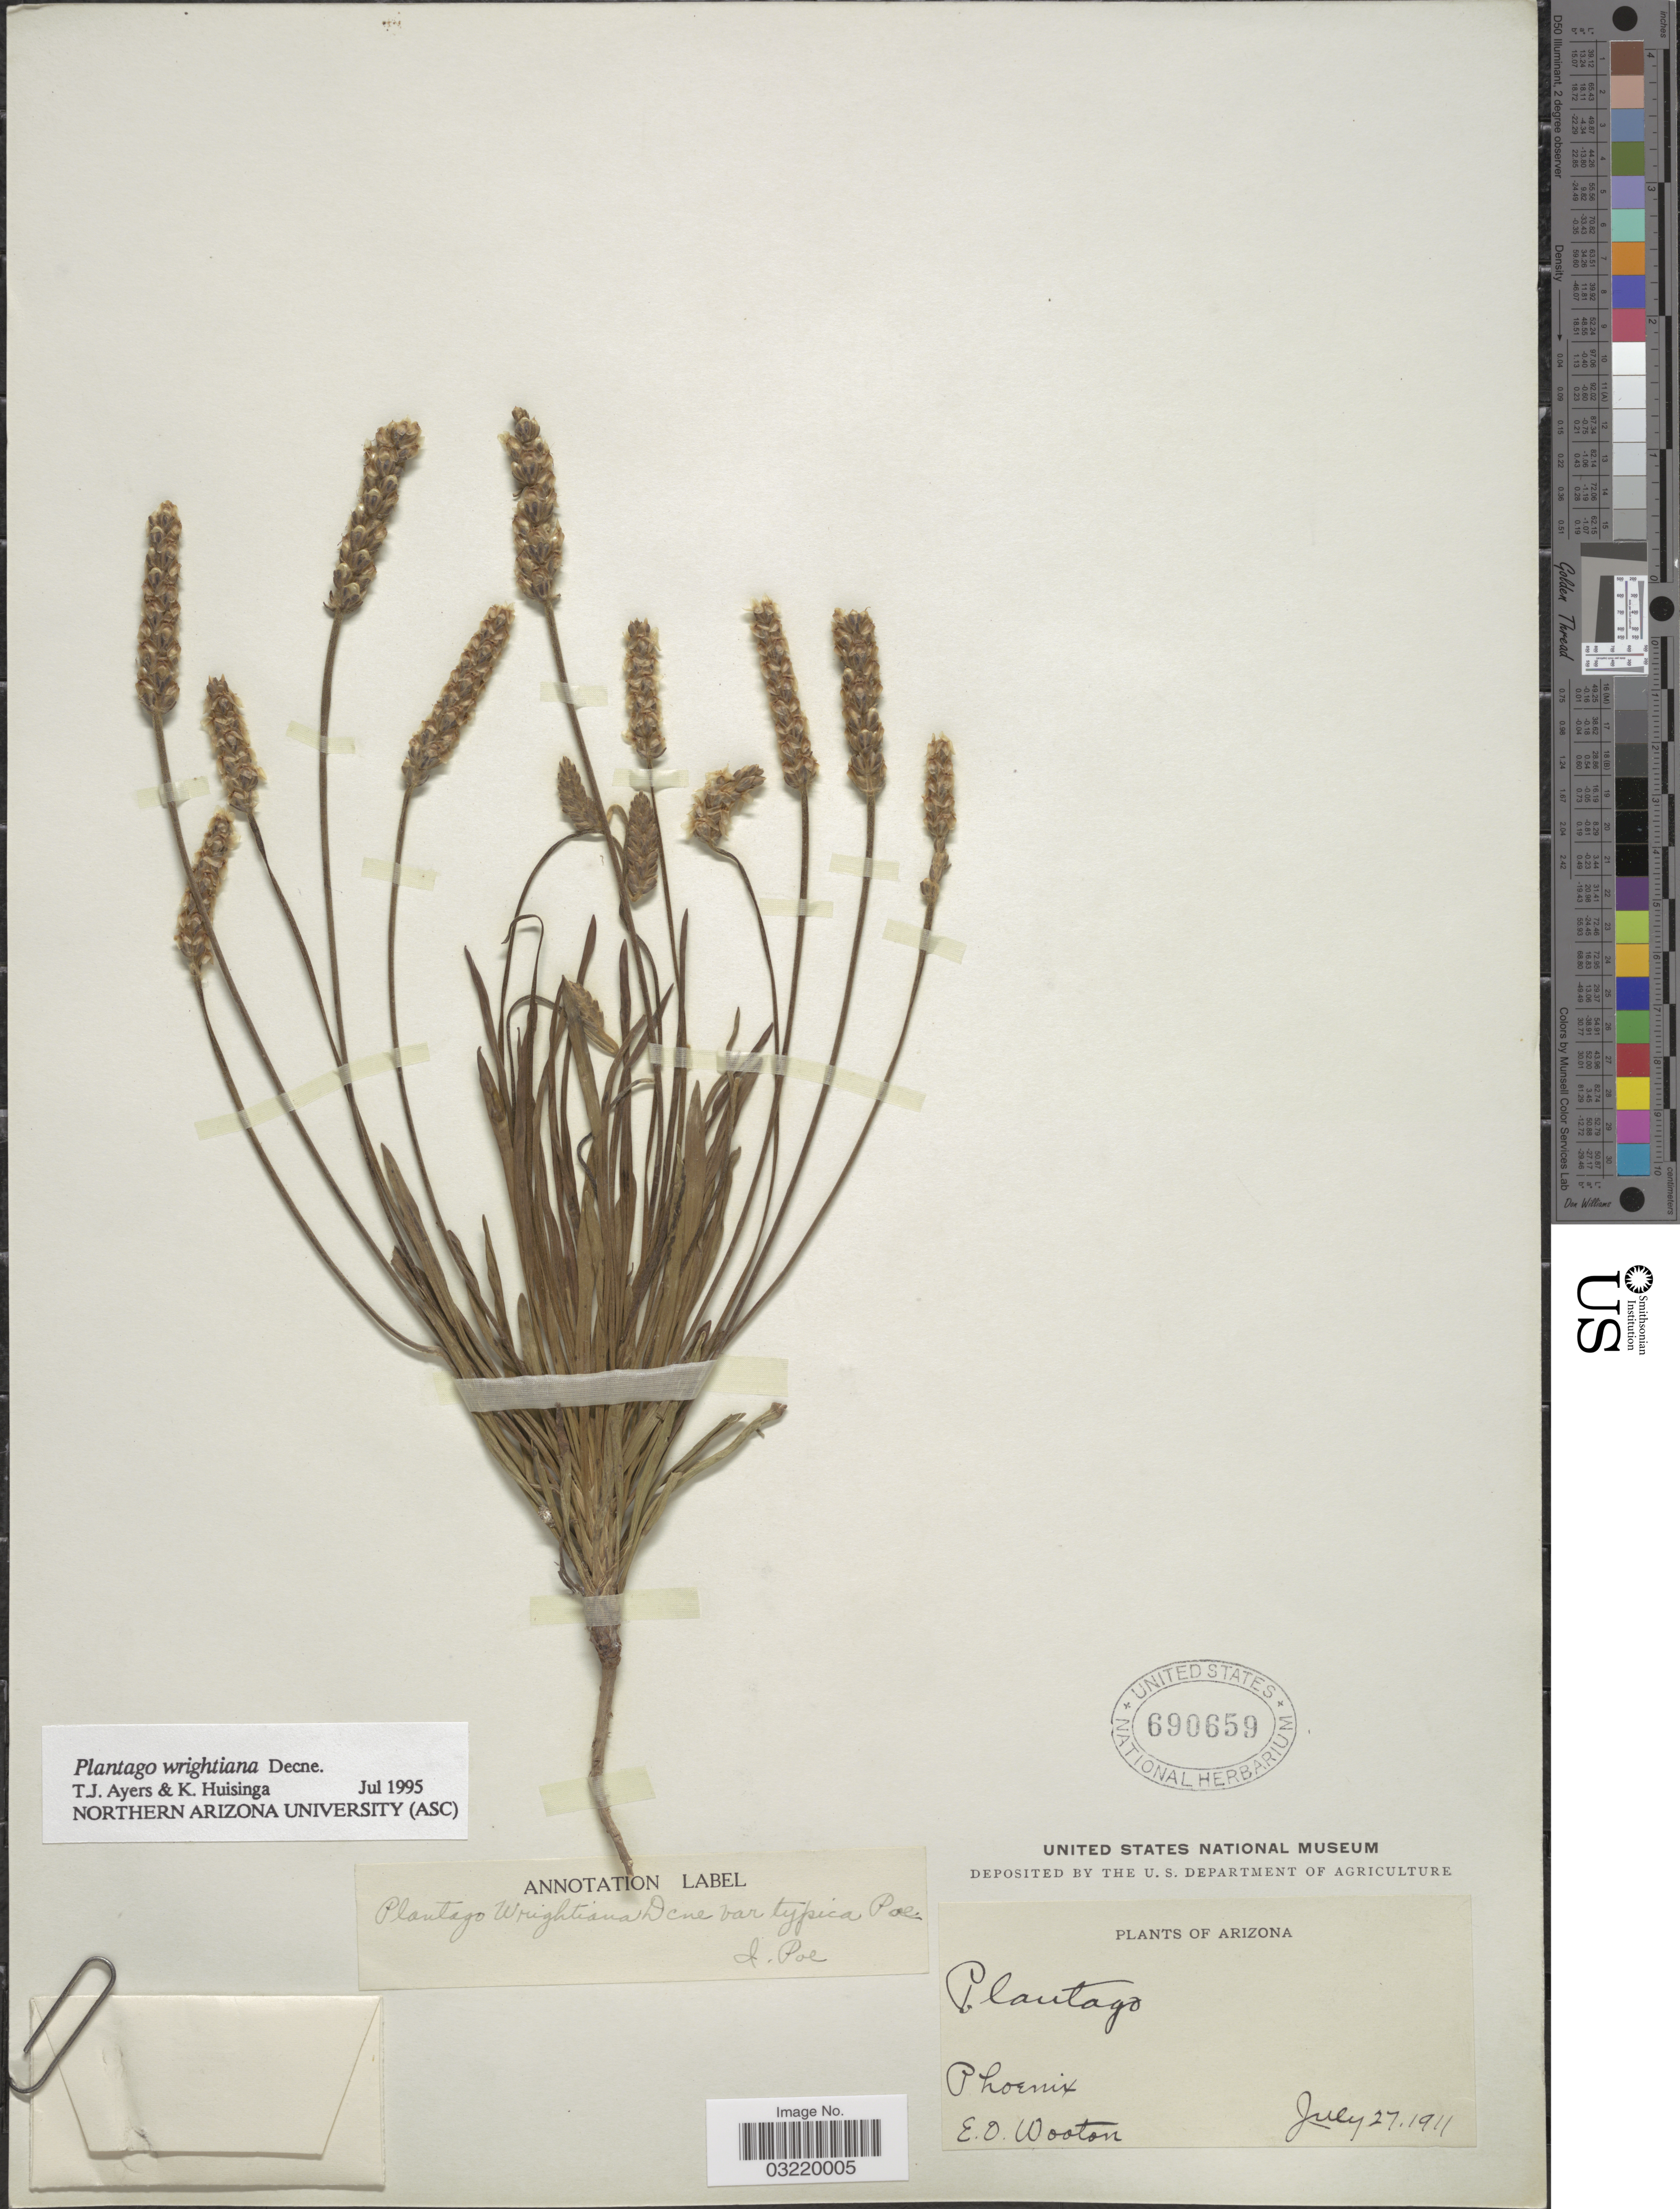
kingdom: Plantae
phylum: Tracheophyta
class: Magnoliopsida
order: Lamiales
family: Plantaginaceae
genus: Plantago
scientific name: Plantago wrightiana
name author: Decne. ex A. DC.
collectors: E. O. Wooton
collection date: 1911-07-27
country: United States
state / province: Arizona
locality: Phoenix.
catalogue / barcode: US 690659